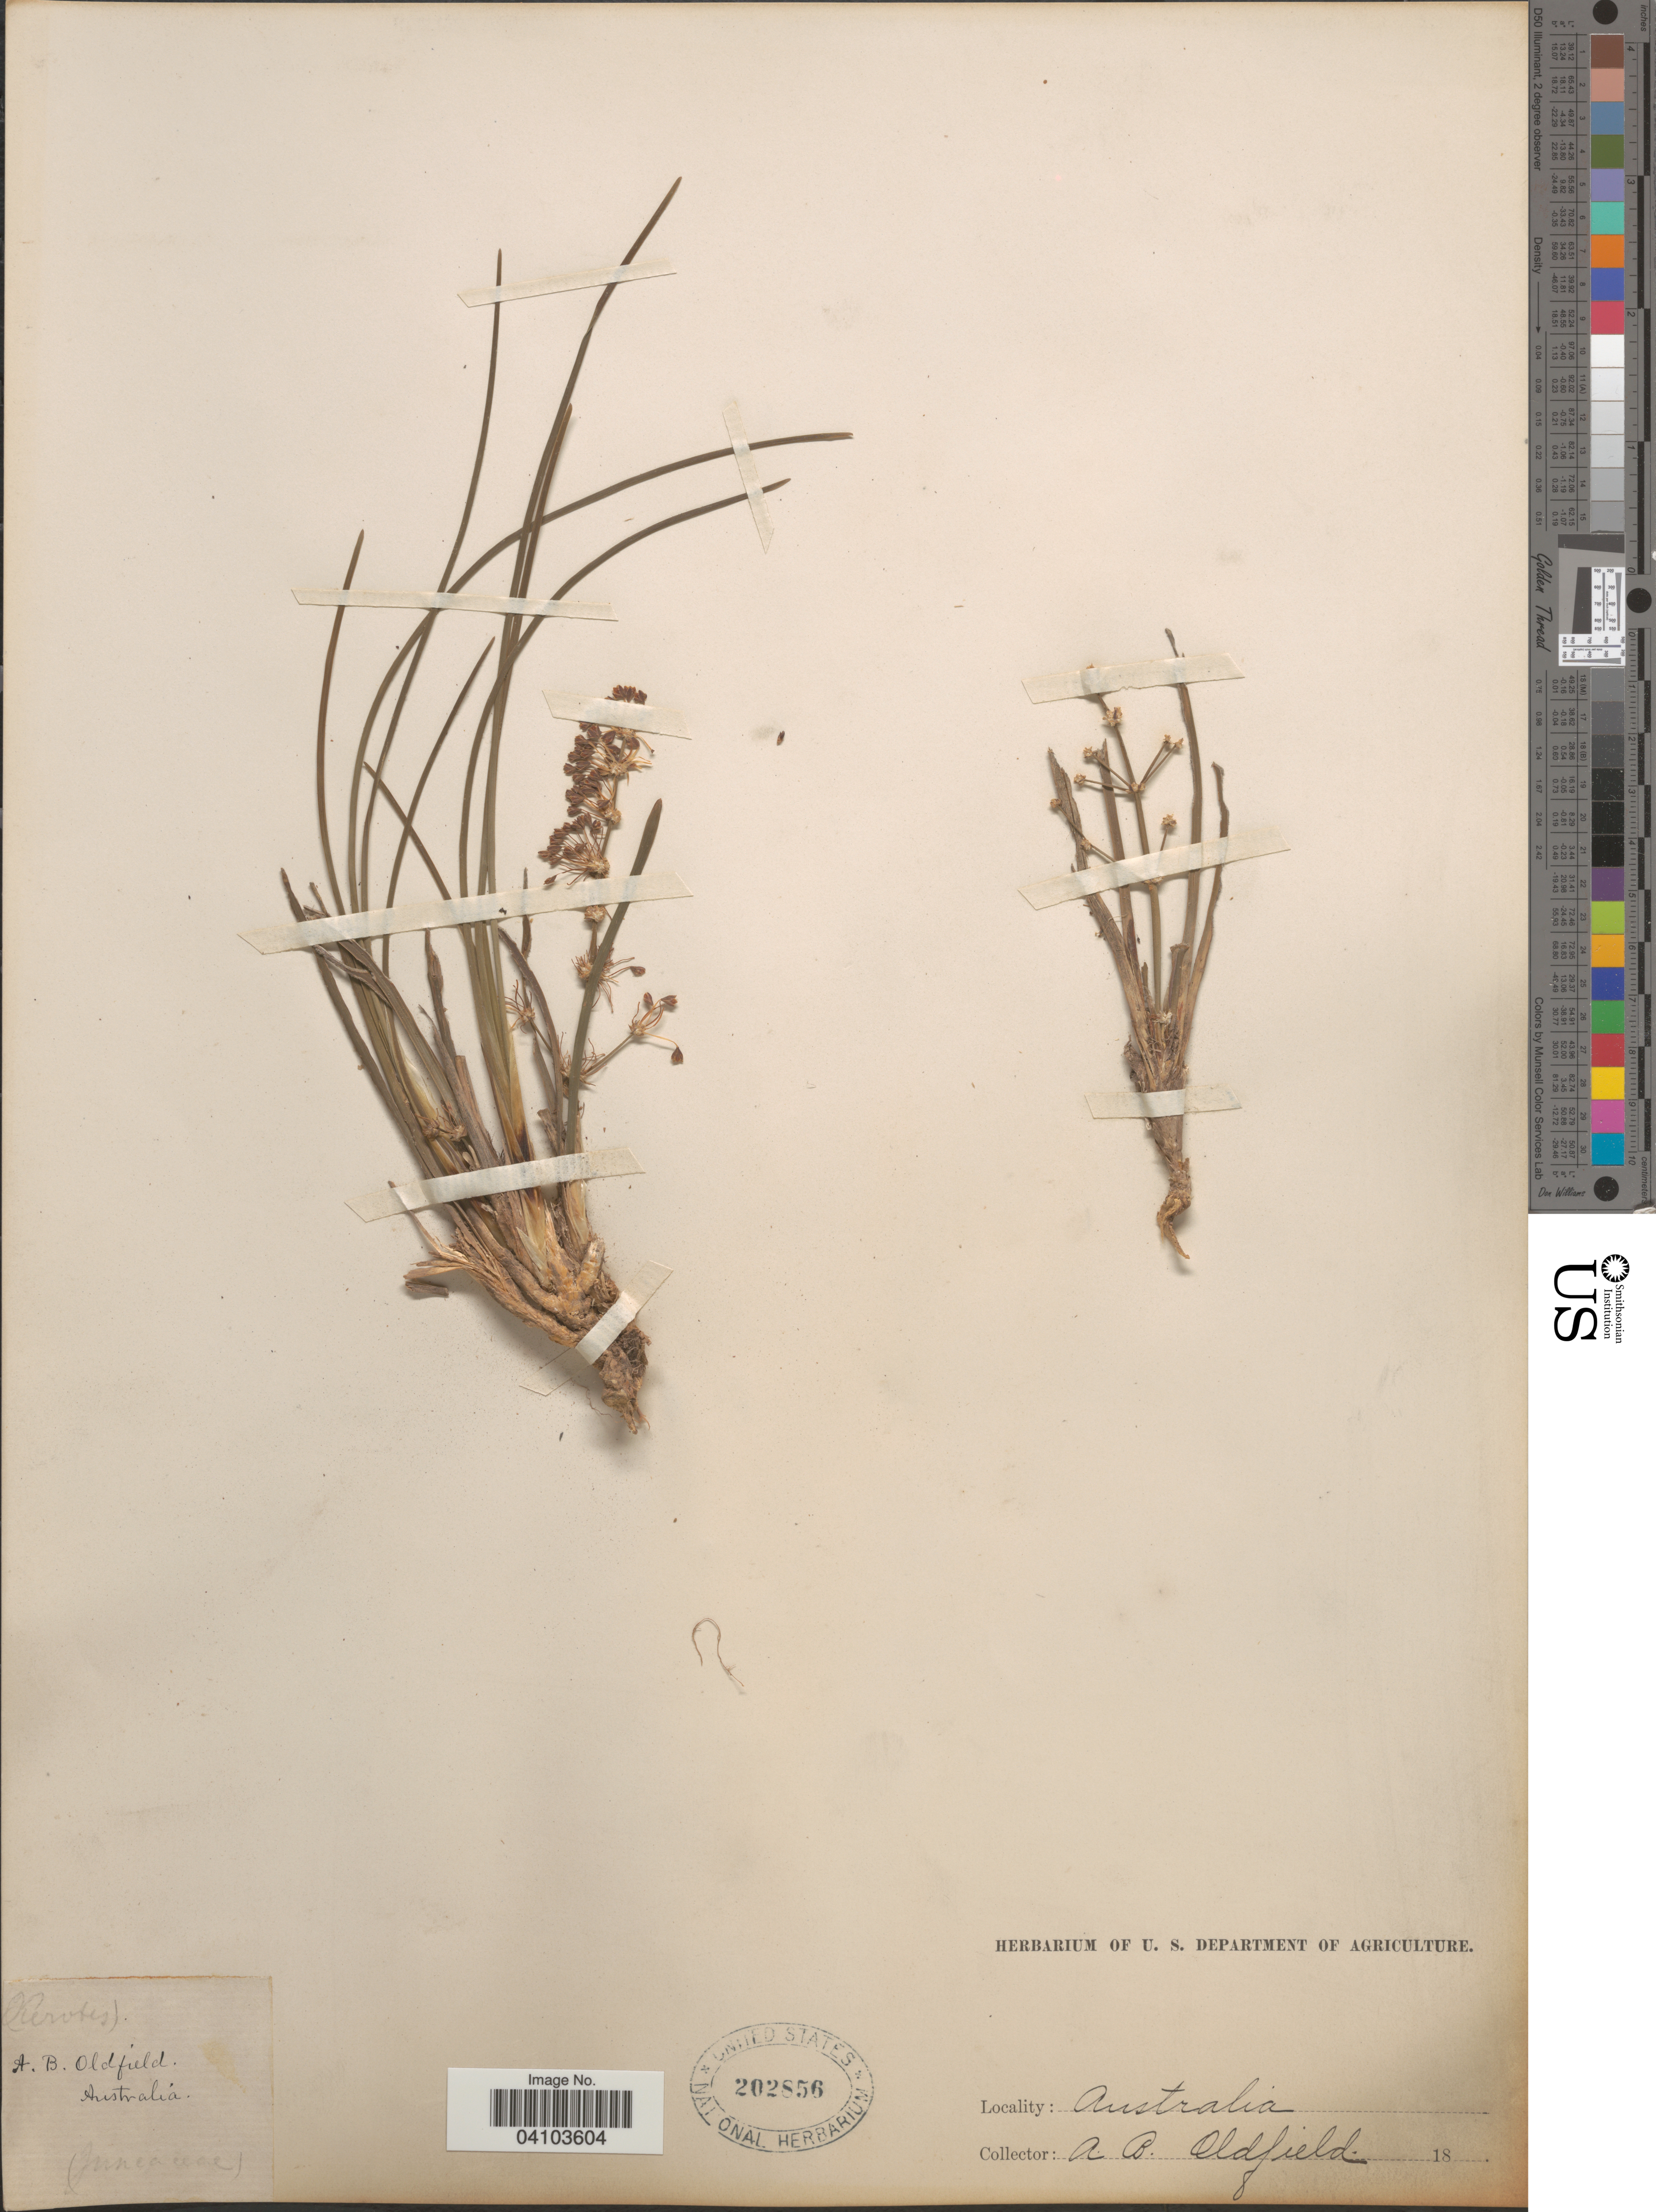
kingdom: Plantae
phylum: Tracheophyta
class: Liliopsida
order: Poales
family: Juncaceae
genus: Juncus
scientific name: Juncus sp.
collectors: A. Oldfield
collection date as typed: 18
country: Australia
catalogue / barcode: US 202856